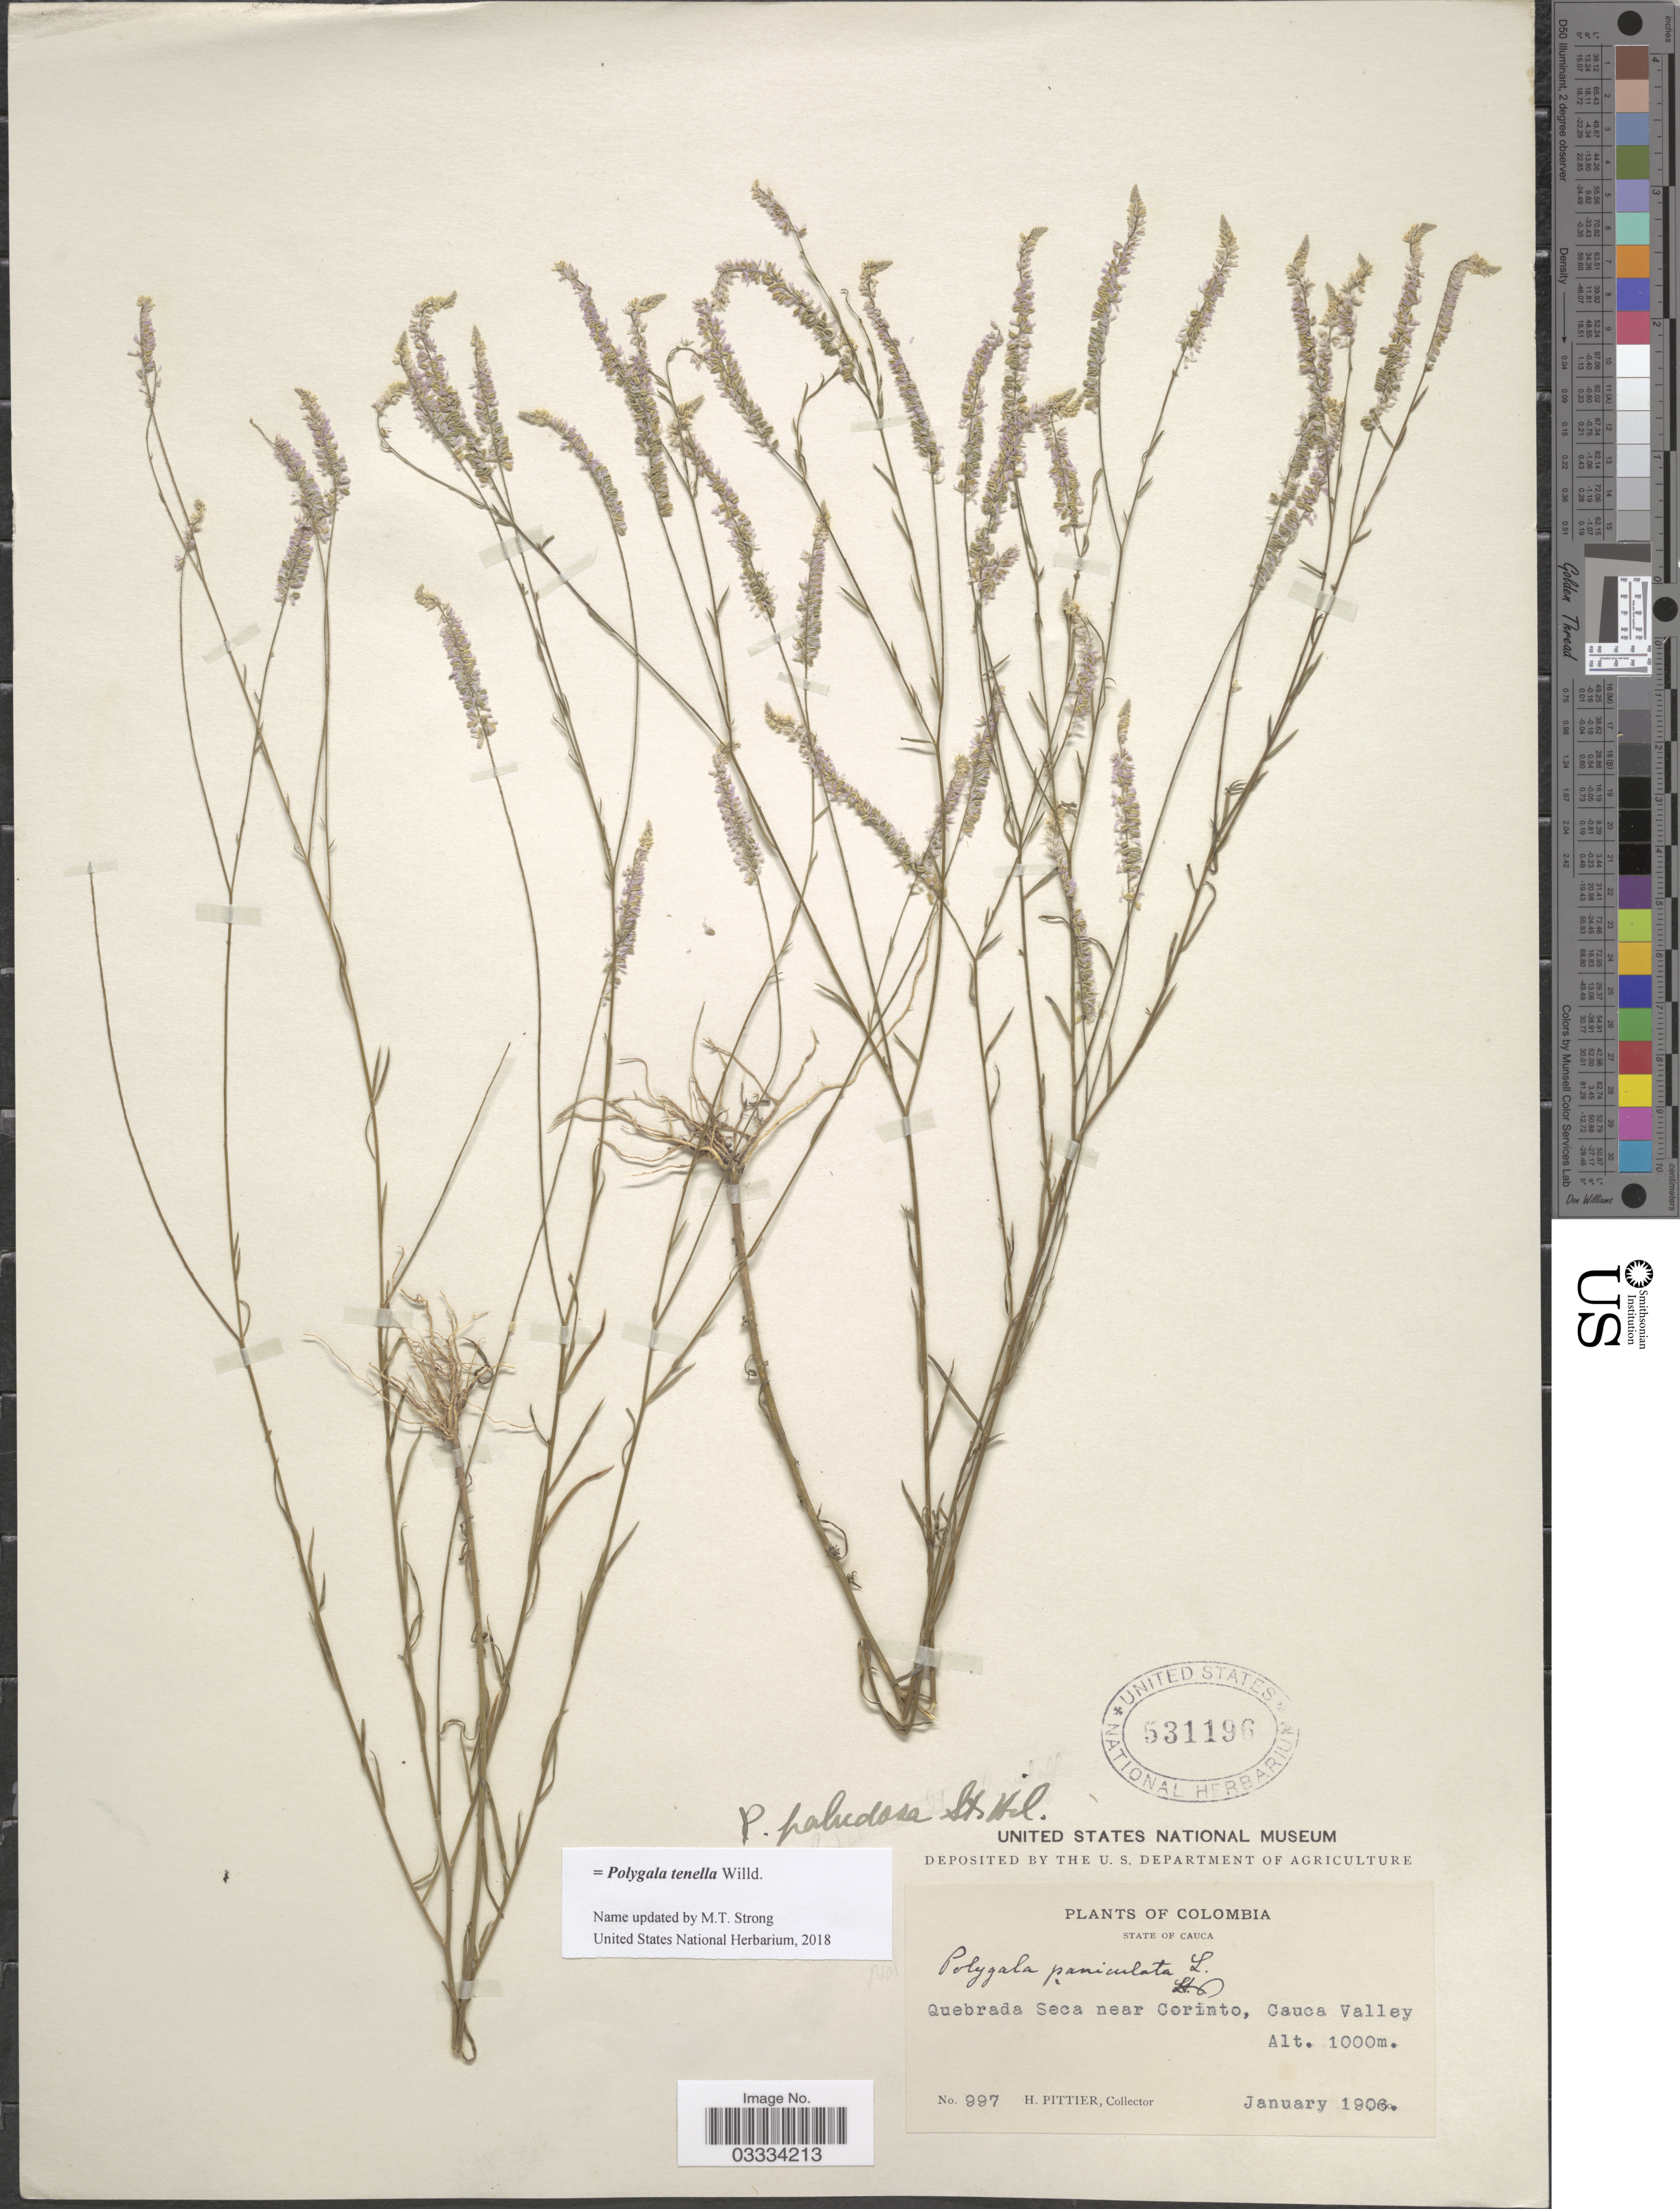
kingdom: Plantae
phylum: Tracheophyta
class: Magnoliopsida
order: Fabales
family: Polygalaceae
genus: Polygala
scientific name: Polygala tenella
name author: Willd.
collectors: H. F. Pittier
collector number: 997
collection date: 1906-01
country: Colombia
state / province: Cauca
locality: Quebrada Seca near Corinto, Cauca Valley.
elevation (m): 1000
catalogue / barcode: US 531196